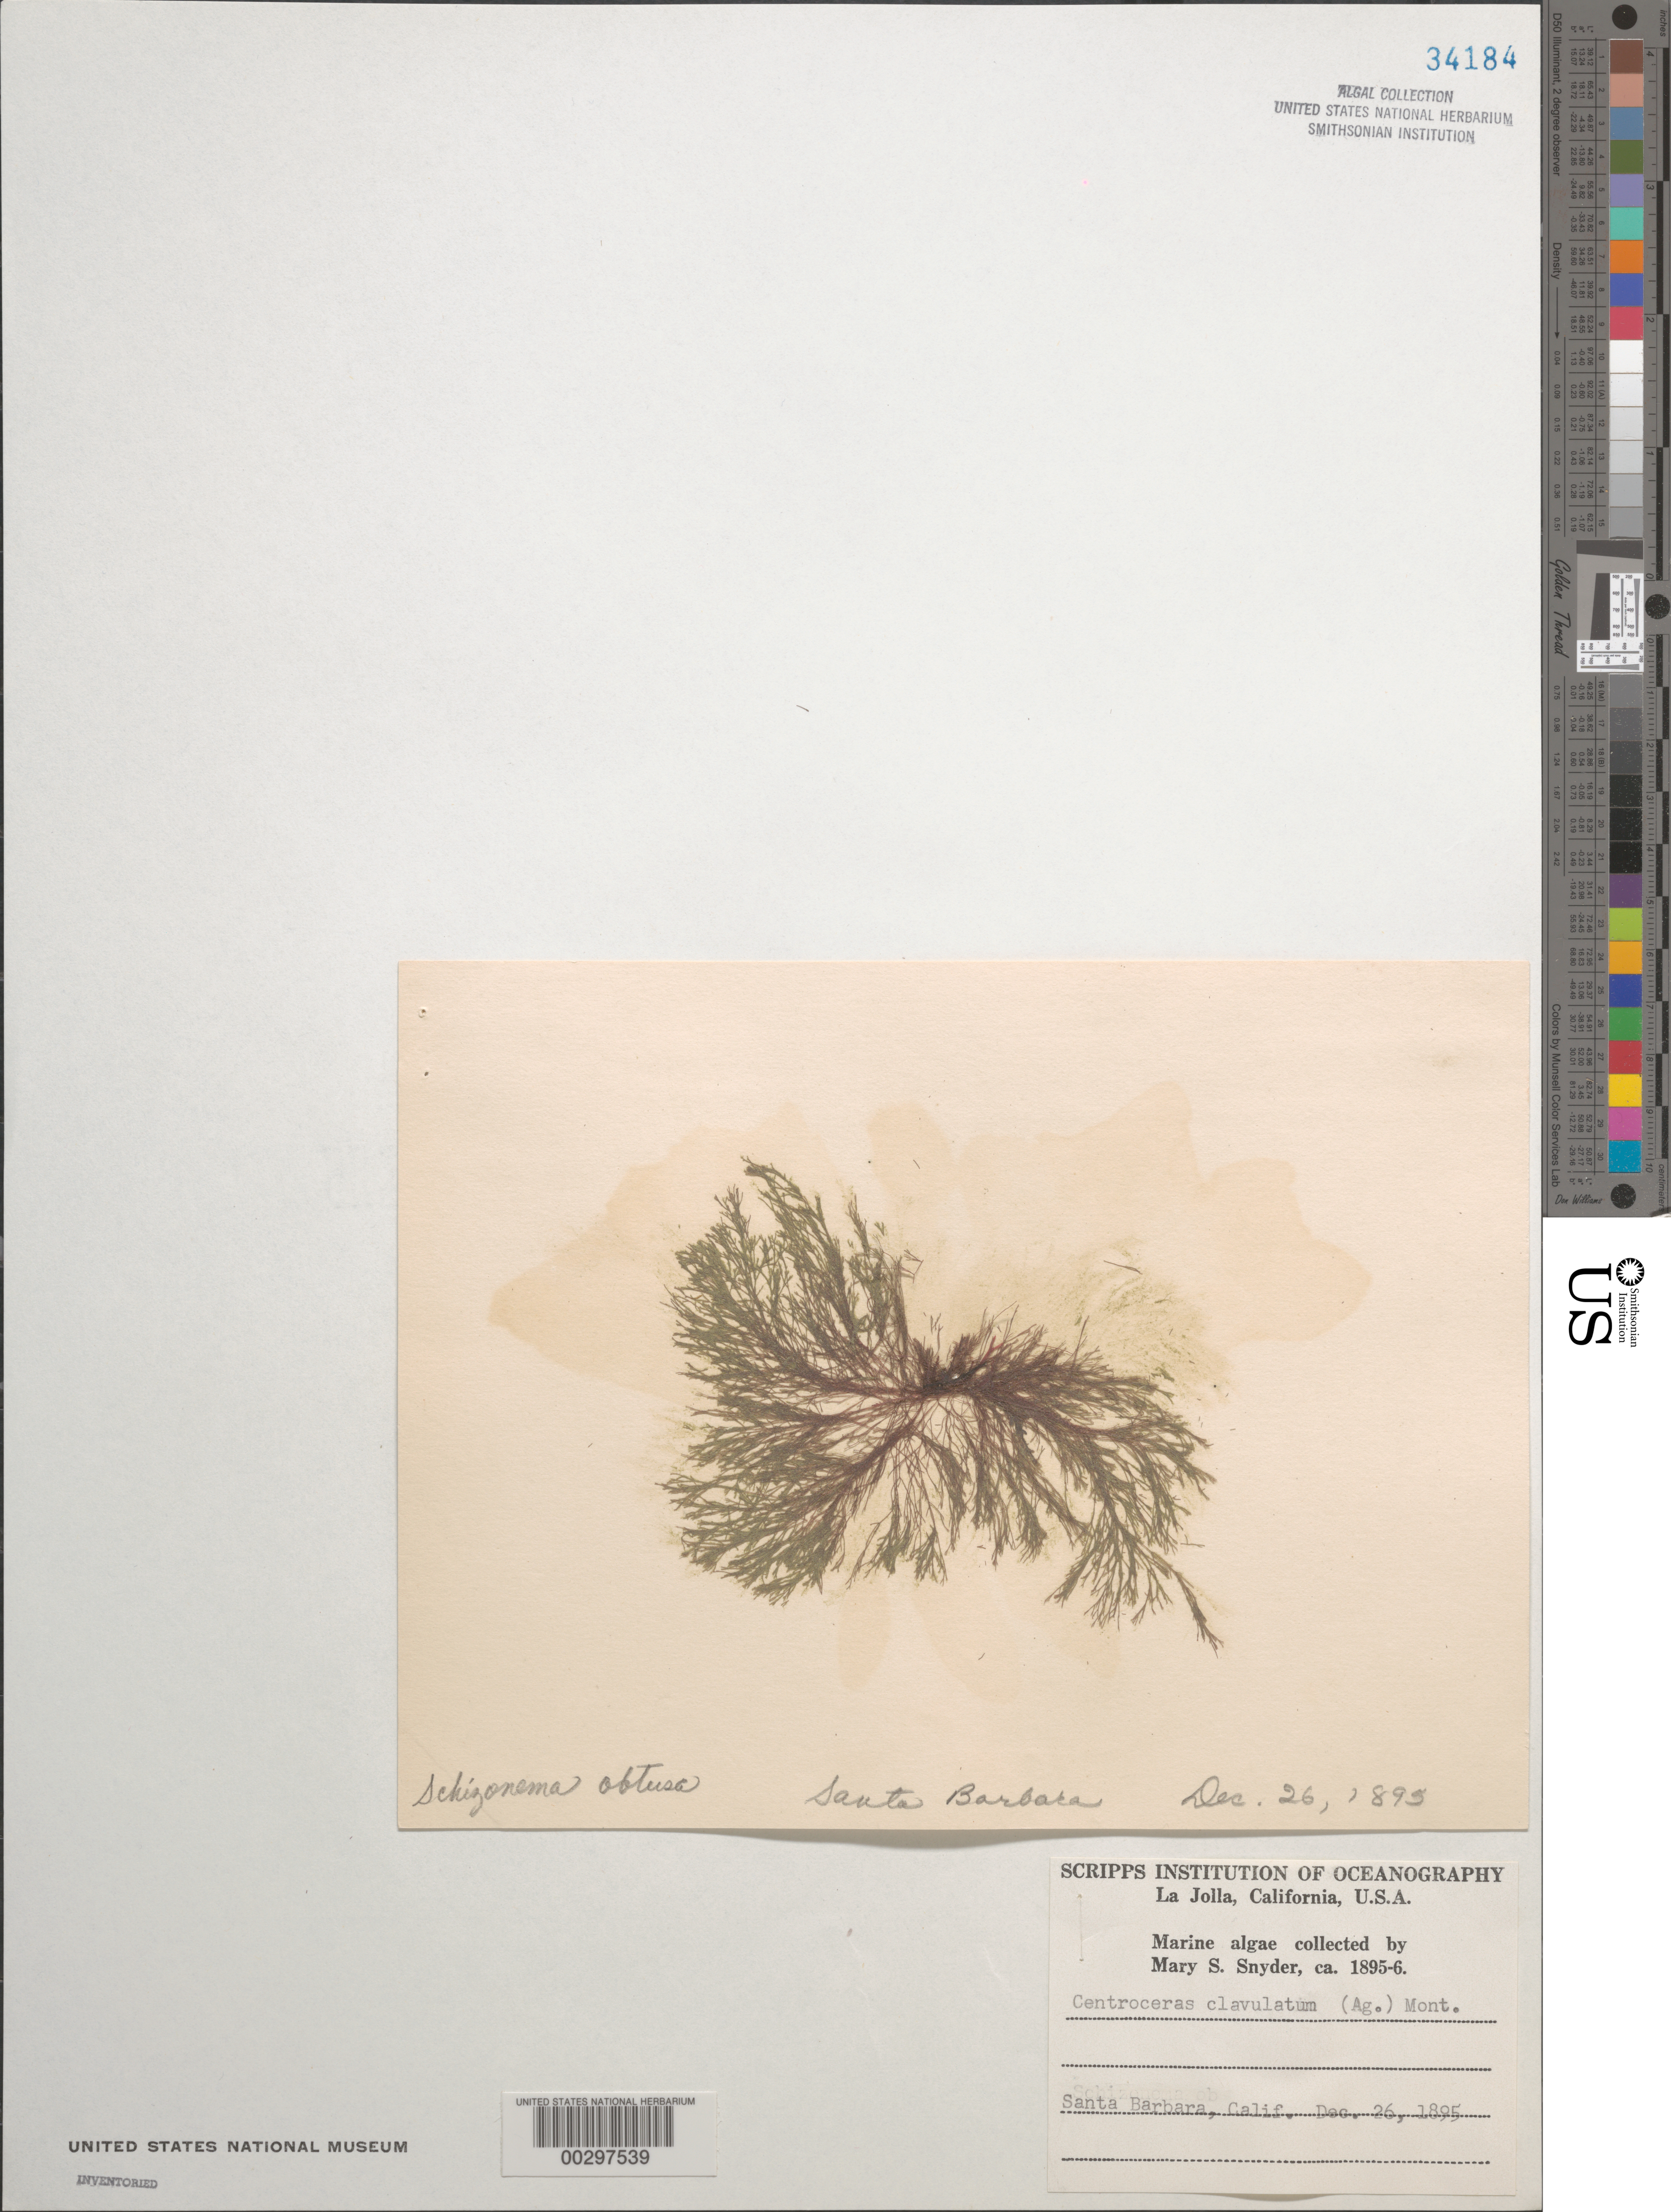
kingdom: Plantae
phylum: Rhodophyta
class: Florideophyceae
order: Ceramiales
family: Ceramiaceae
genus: Centroceras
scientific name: Centroceras clavulatum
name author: (C. Agardh) Mont.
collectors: M. Snyder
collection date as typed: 26 Dec 1895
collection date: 1895-12-26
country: United States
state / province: California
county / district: Santa Barbara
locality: Santa Barbara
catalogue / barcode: US 34184